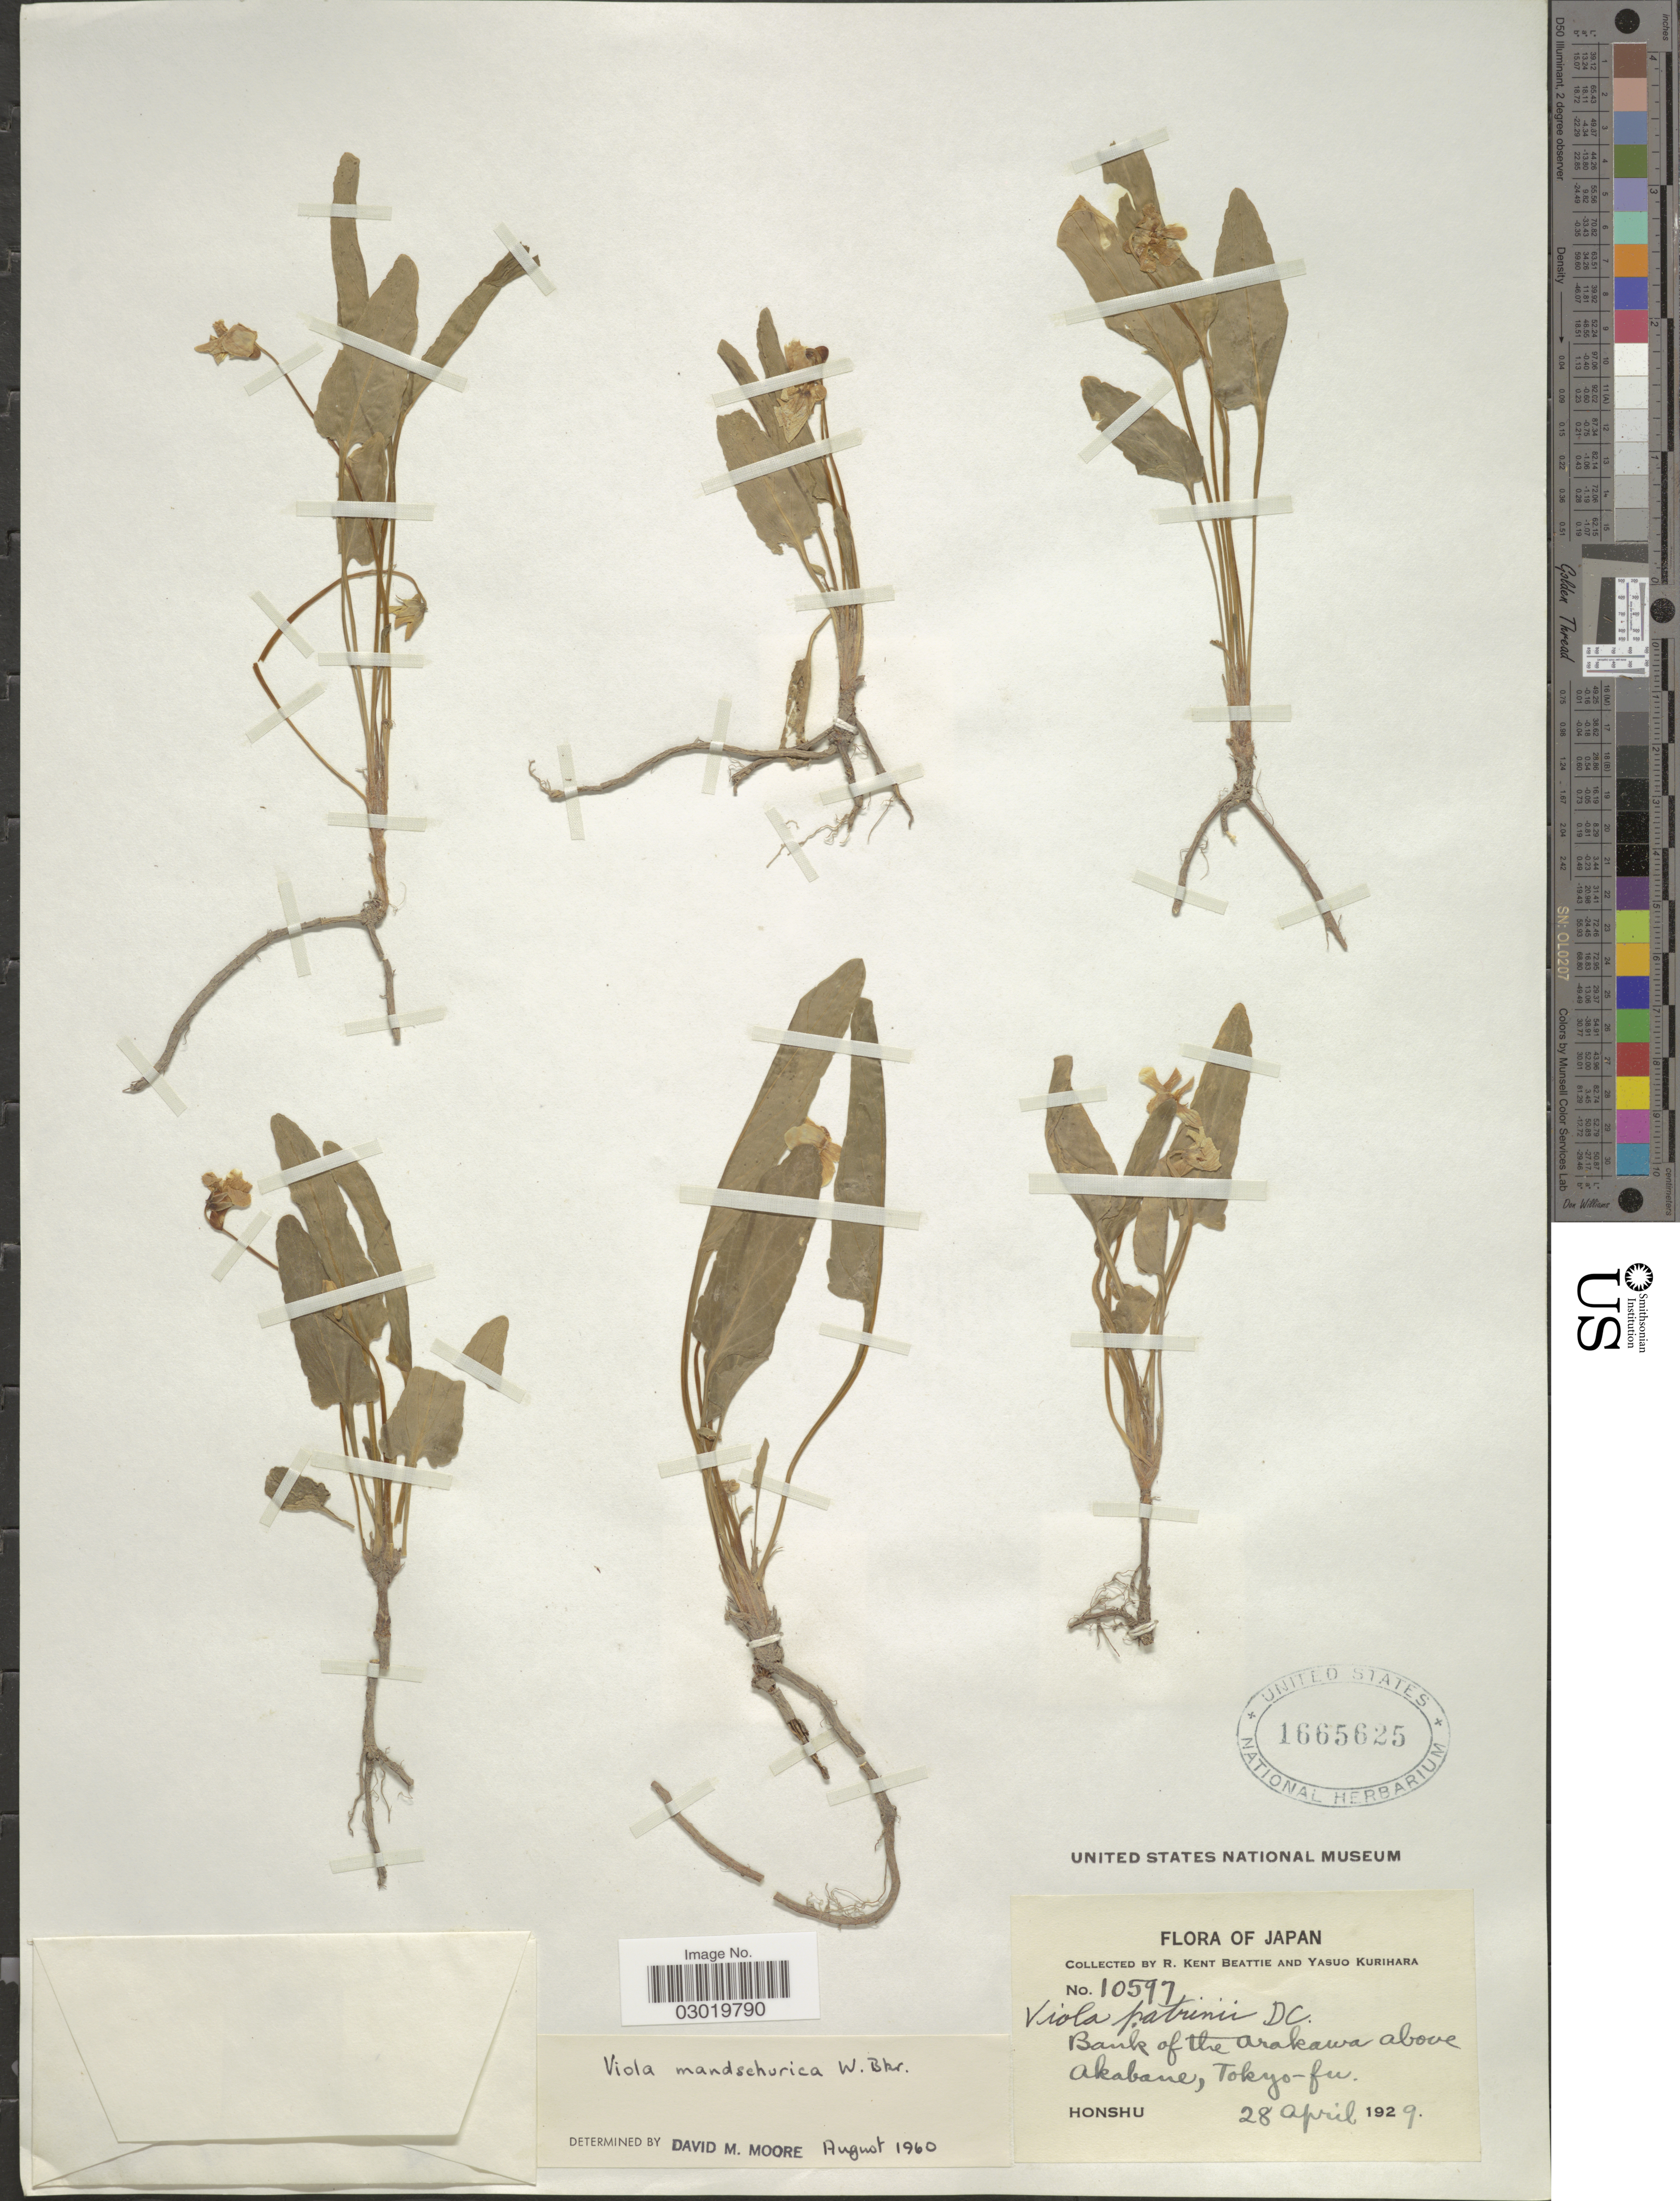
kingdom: Plantae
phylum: Tracheophyta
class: Magnoliopsida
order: Malpighiales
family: Violaceae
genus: Viola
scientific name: Viola mandshurica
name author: W. Becker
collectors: R. K. Beattie & Y. Kurihara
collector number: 10597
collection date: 1929-04-28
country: Japan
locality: Bank of the Arakawa above Akabane, Tokyo-fu. Honshu.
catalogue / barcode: US 1665625